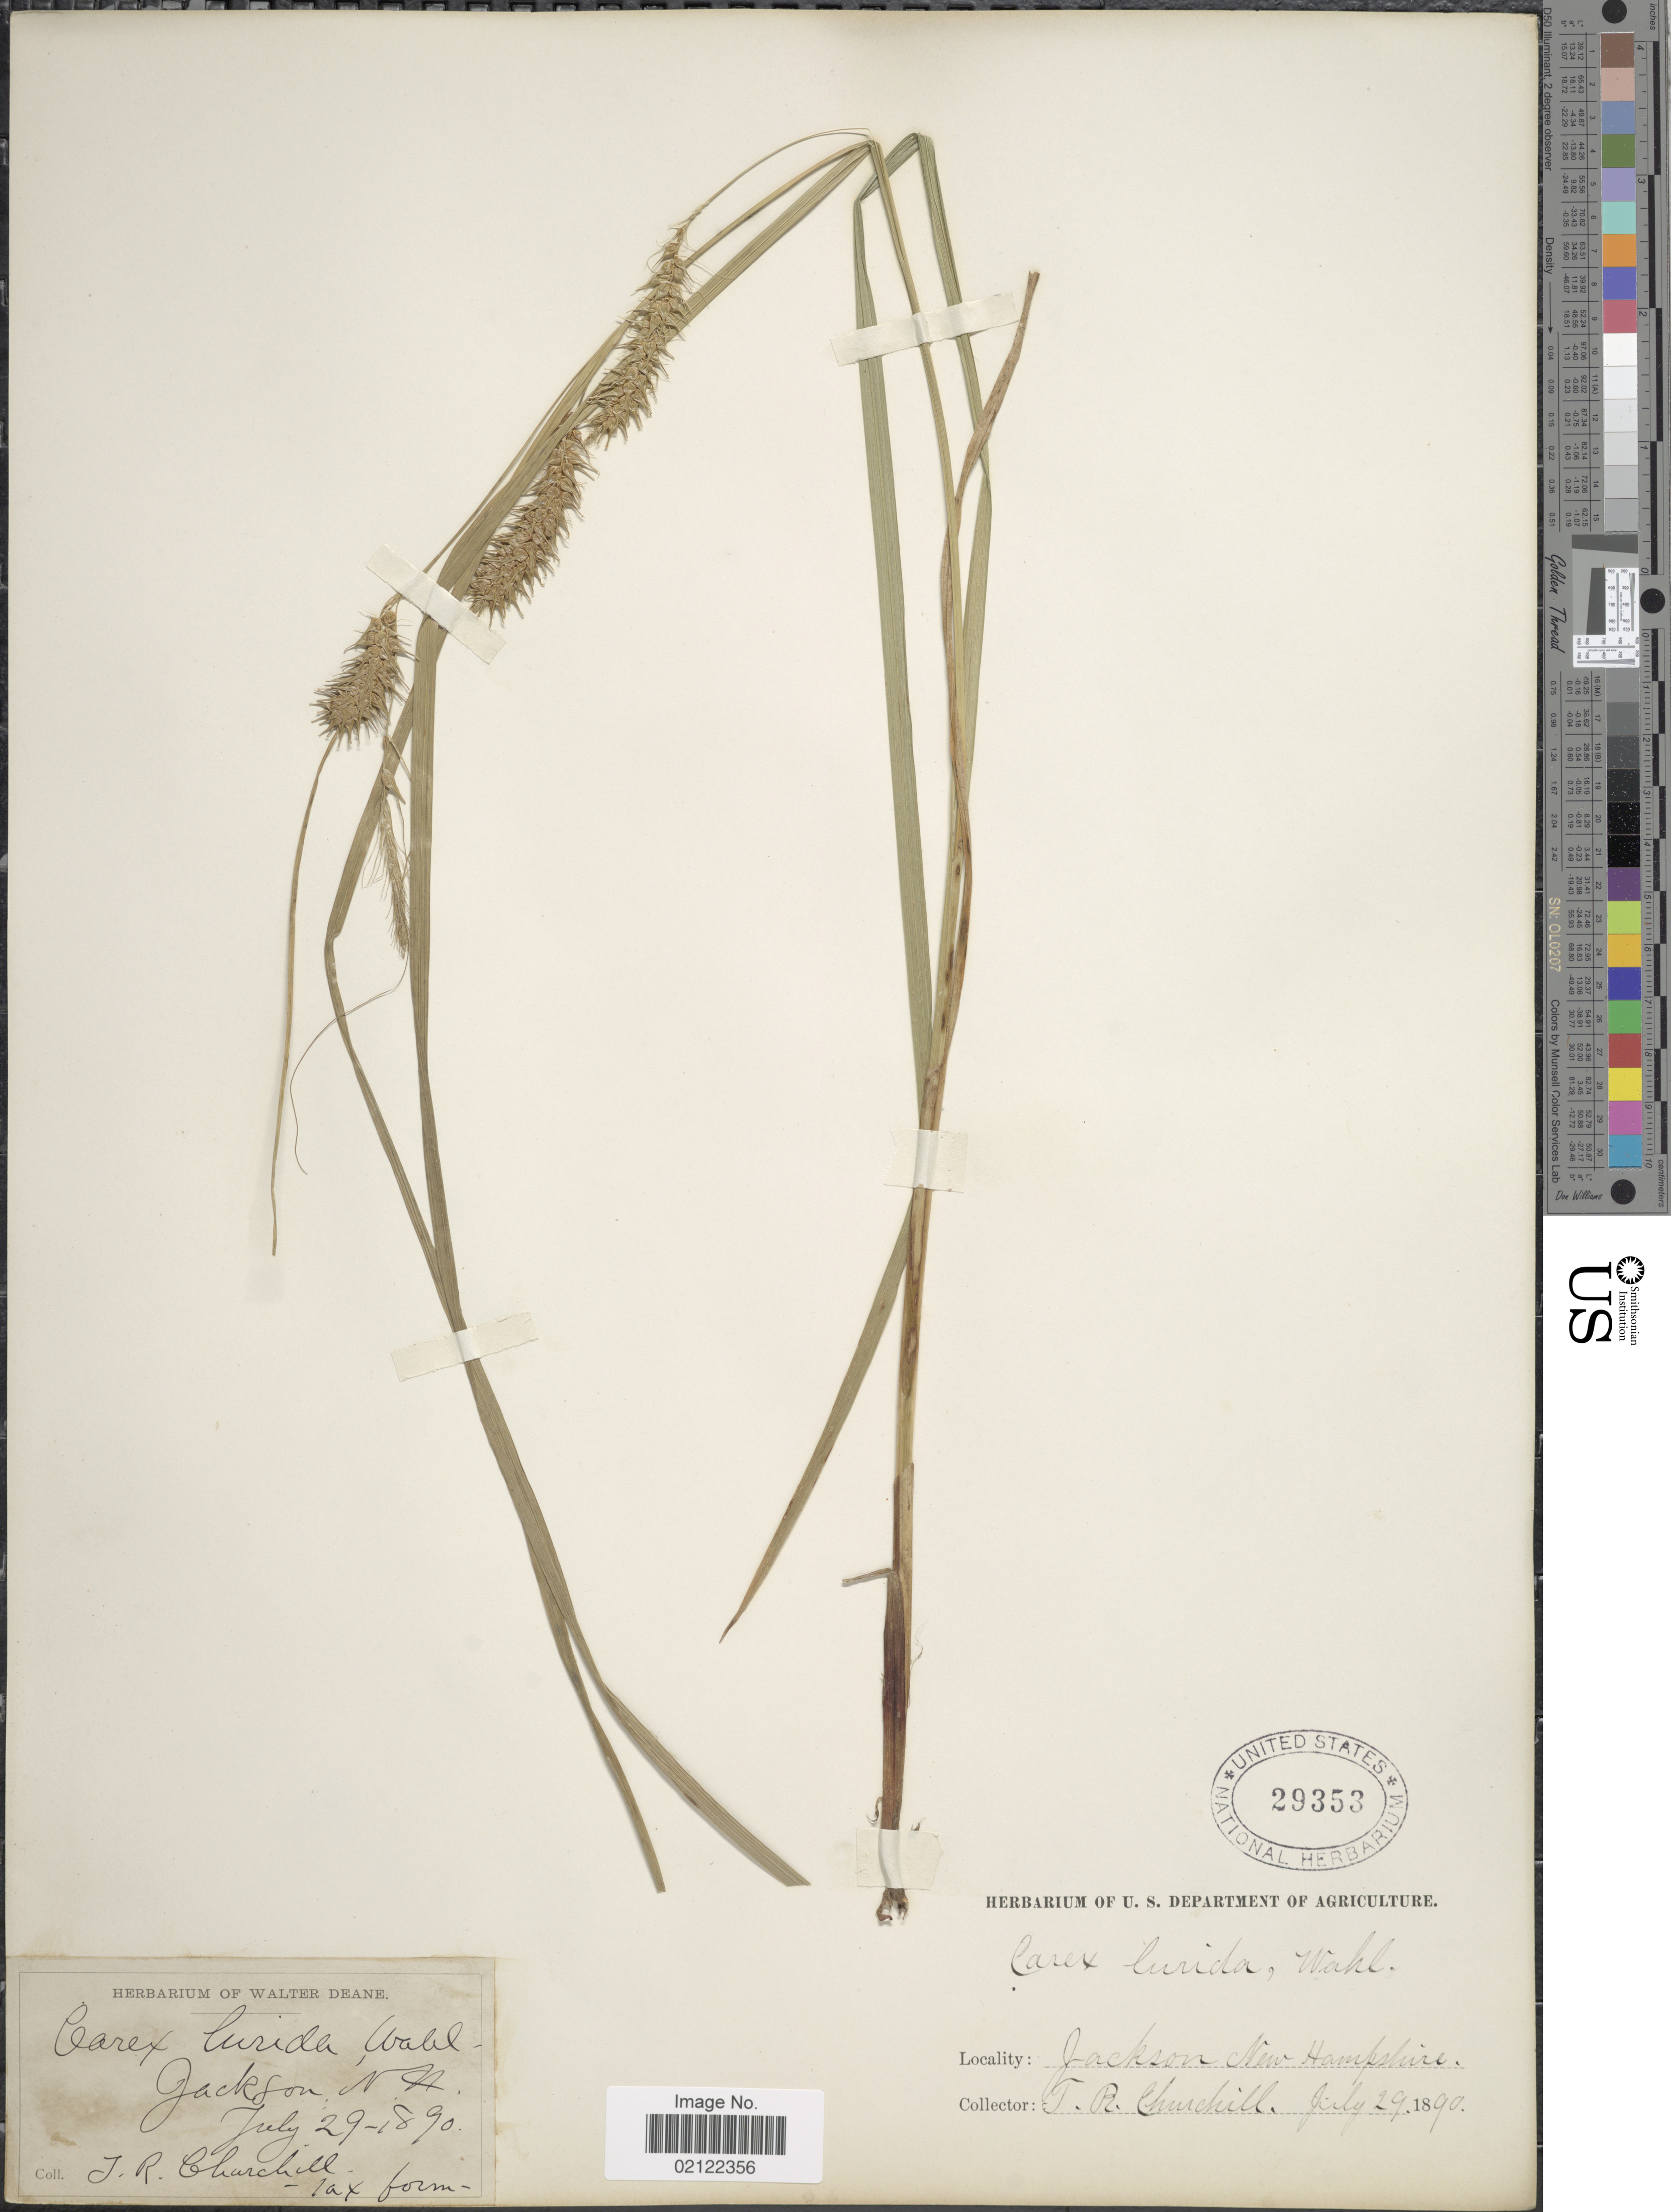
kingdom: Plantae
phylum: Tracheophyta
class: Liliopsida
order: Poales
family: Cyperaceae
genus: Carex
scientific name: Carex lurida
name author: Wahlenb.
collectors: T. Churchill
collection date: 1890-07-29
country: United States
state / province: New Hampshire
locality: Jackson, N.H.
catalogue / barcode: US 29353